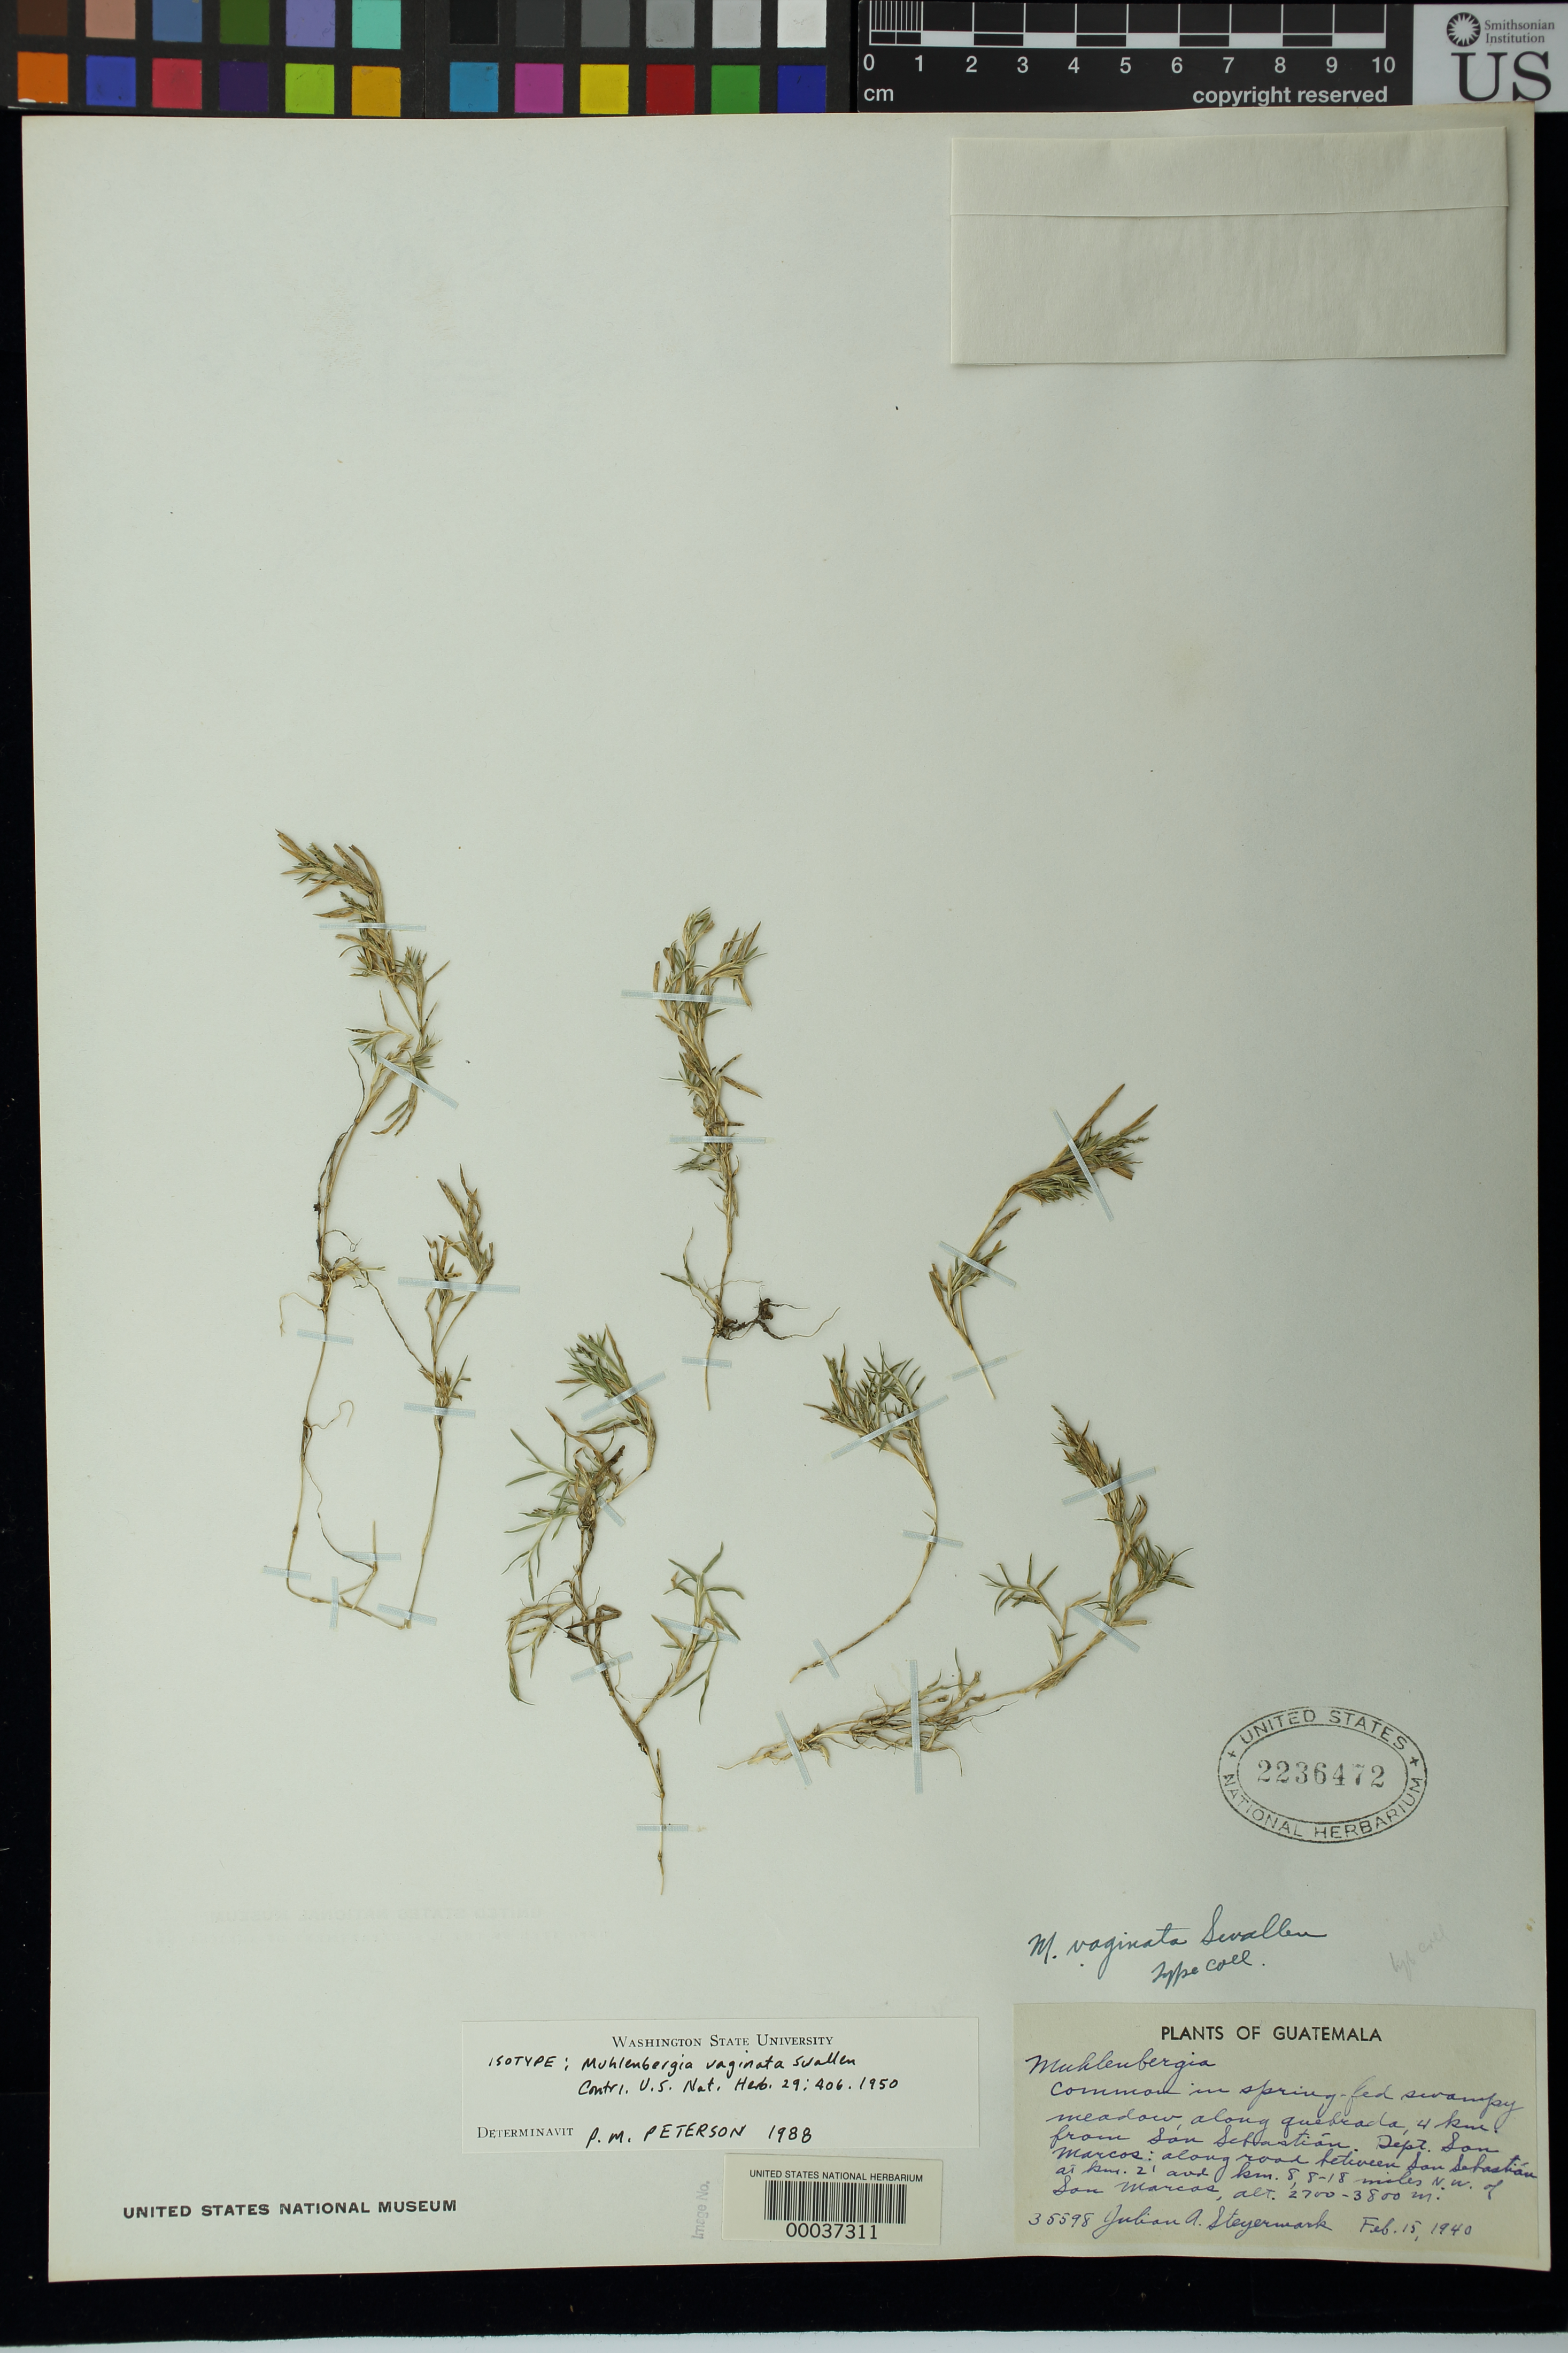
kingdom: Plantae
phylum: Tracheophyta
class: Liliopsida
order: Poales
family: Poaceae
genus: Muhlenbergia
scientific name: Muhlenbergia vaginata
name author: Swallen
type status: Isotype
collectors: J. Steyermark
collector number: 35598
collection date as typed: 15 Feb 1940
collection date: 1940-02-15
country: Guatemala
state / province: San Marcos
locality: Dept. San Marcos: along road between San Sebastián at km. 21 and km. 8, 8-18 miles northwest of San Marcos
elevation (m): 2700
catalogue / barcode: US 2236472